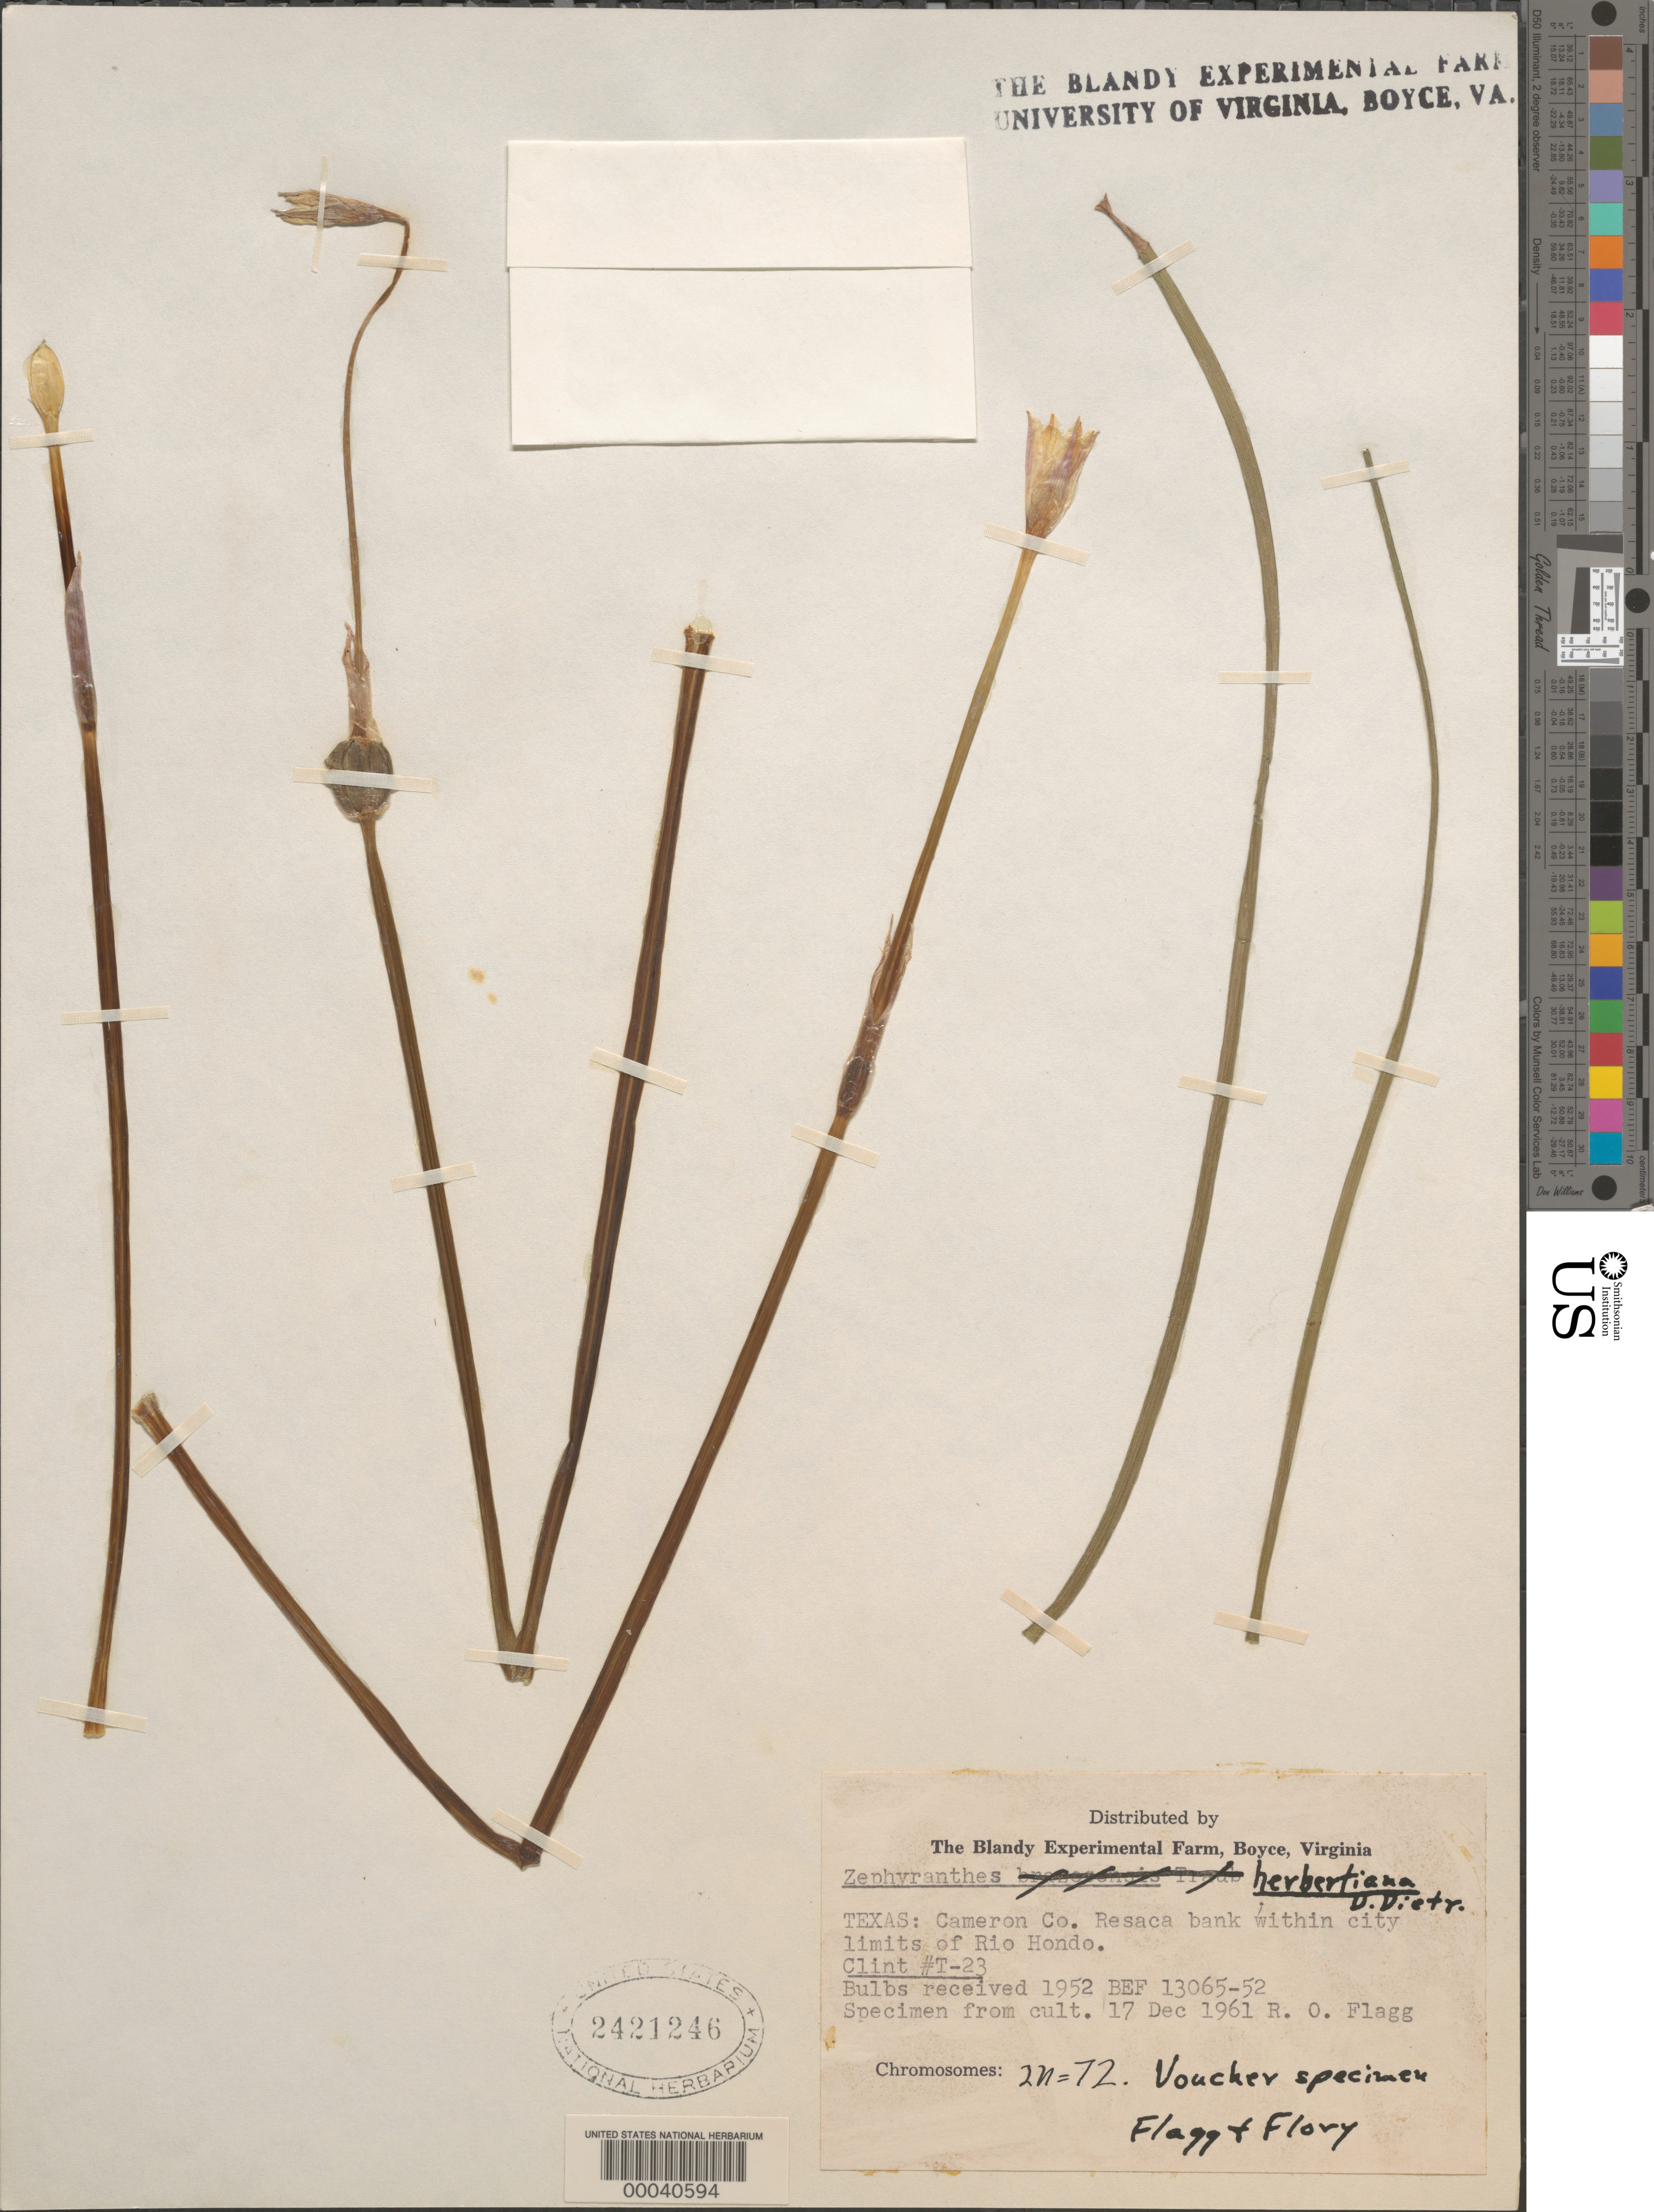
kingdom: Plantae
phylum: Tracheophyta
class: Liliopsida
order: Asparagales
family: Amaryllidaceae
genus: Zephyranthes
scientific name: Zephyranthes herbertiana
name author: D. Dietr.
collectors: M. Clint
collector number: T-23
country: United States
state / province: Texas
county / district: Cameron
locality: Resaca bank within city limits of rio hondo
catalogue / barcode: US 2421246